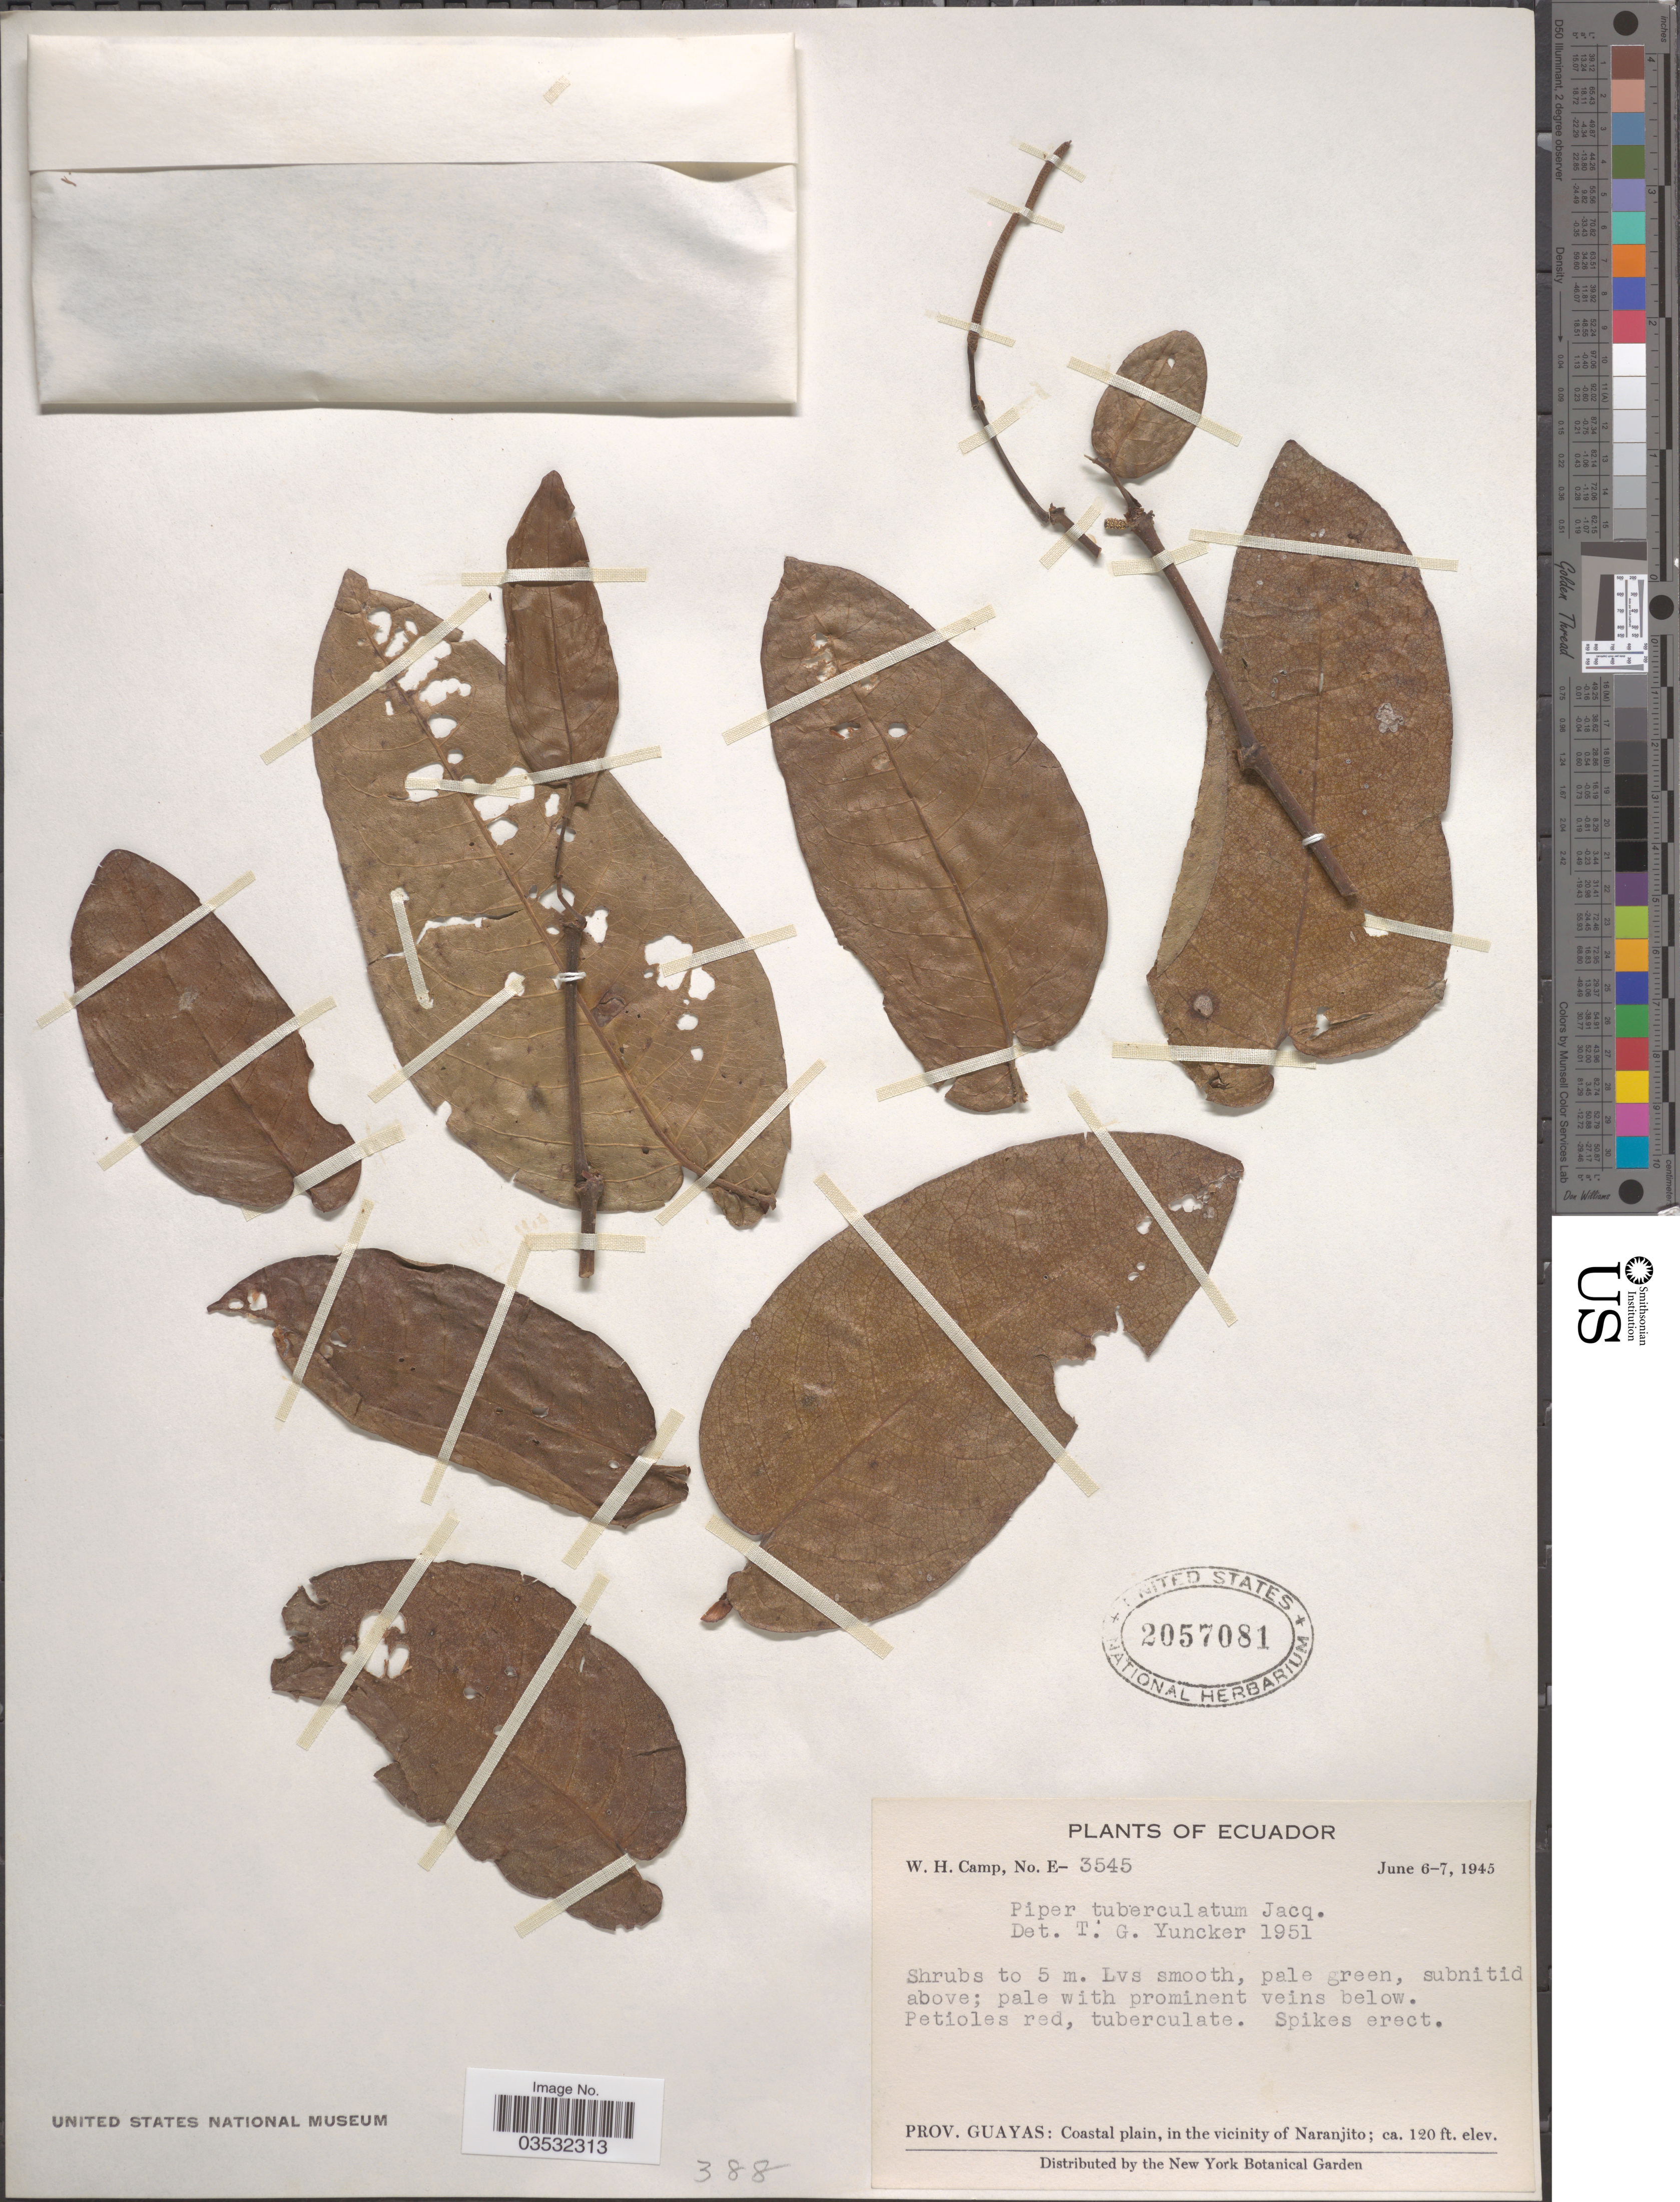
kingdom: Plantae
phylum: Tracheophyta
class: Magnoliopsida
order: Piperales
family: Piperaceae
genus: Piper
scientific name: Piper tuberculatum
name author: Jacq.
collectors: W. H. Camp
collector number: E-3545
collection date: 1945-06-06/1945-06-07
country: Ecuador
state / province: Guayas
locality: Coastal plain, in the vicinity of Naranjito.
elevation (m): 37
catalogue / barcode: US 2057081